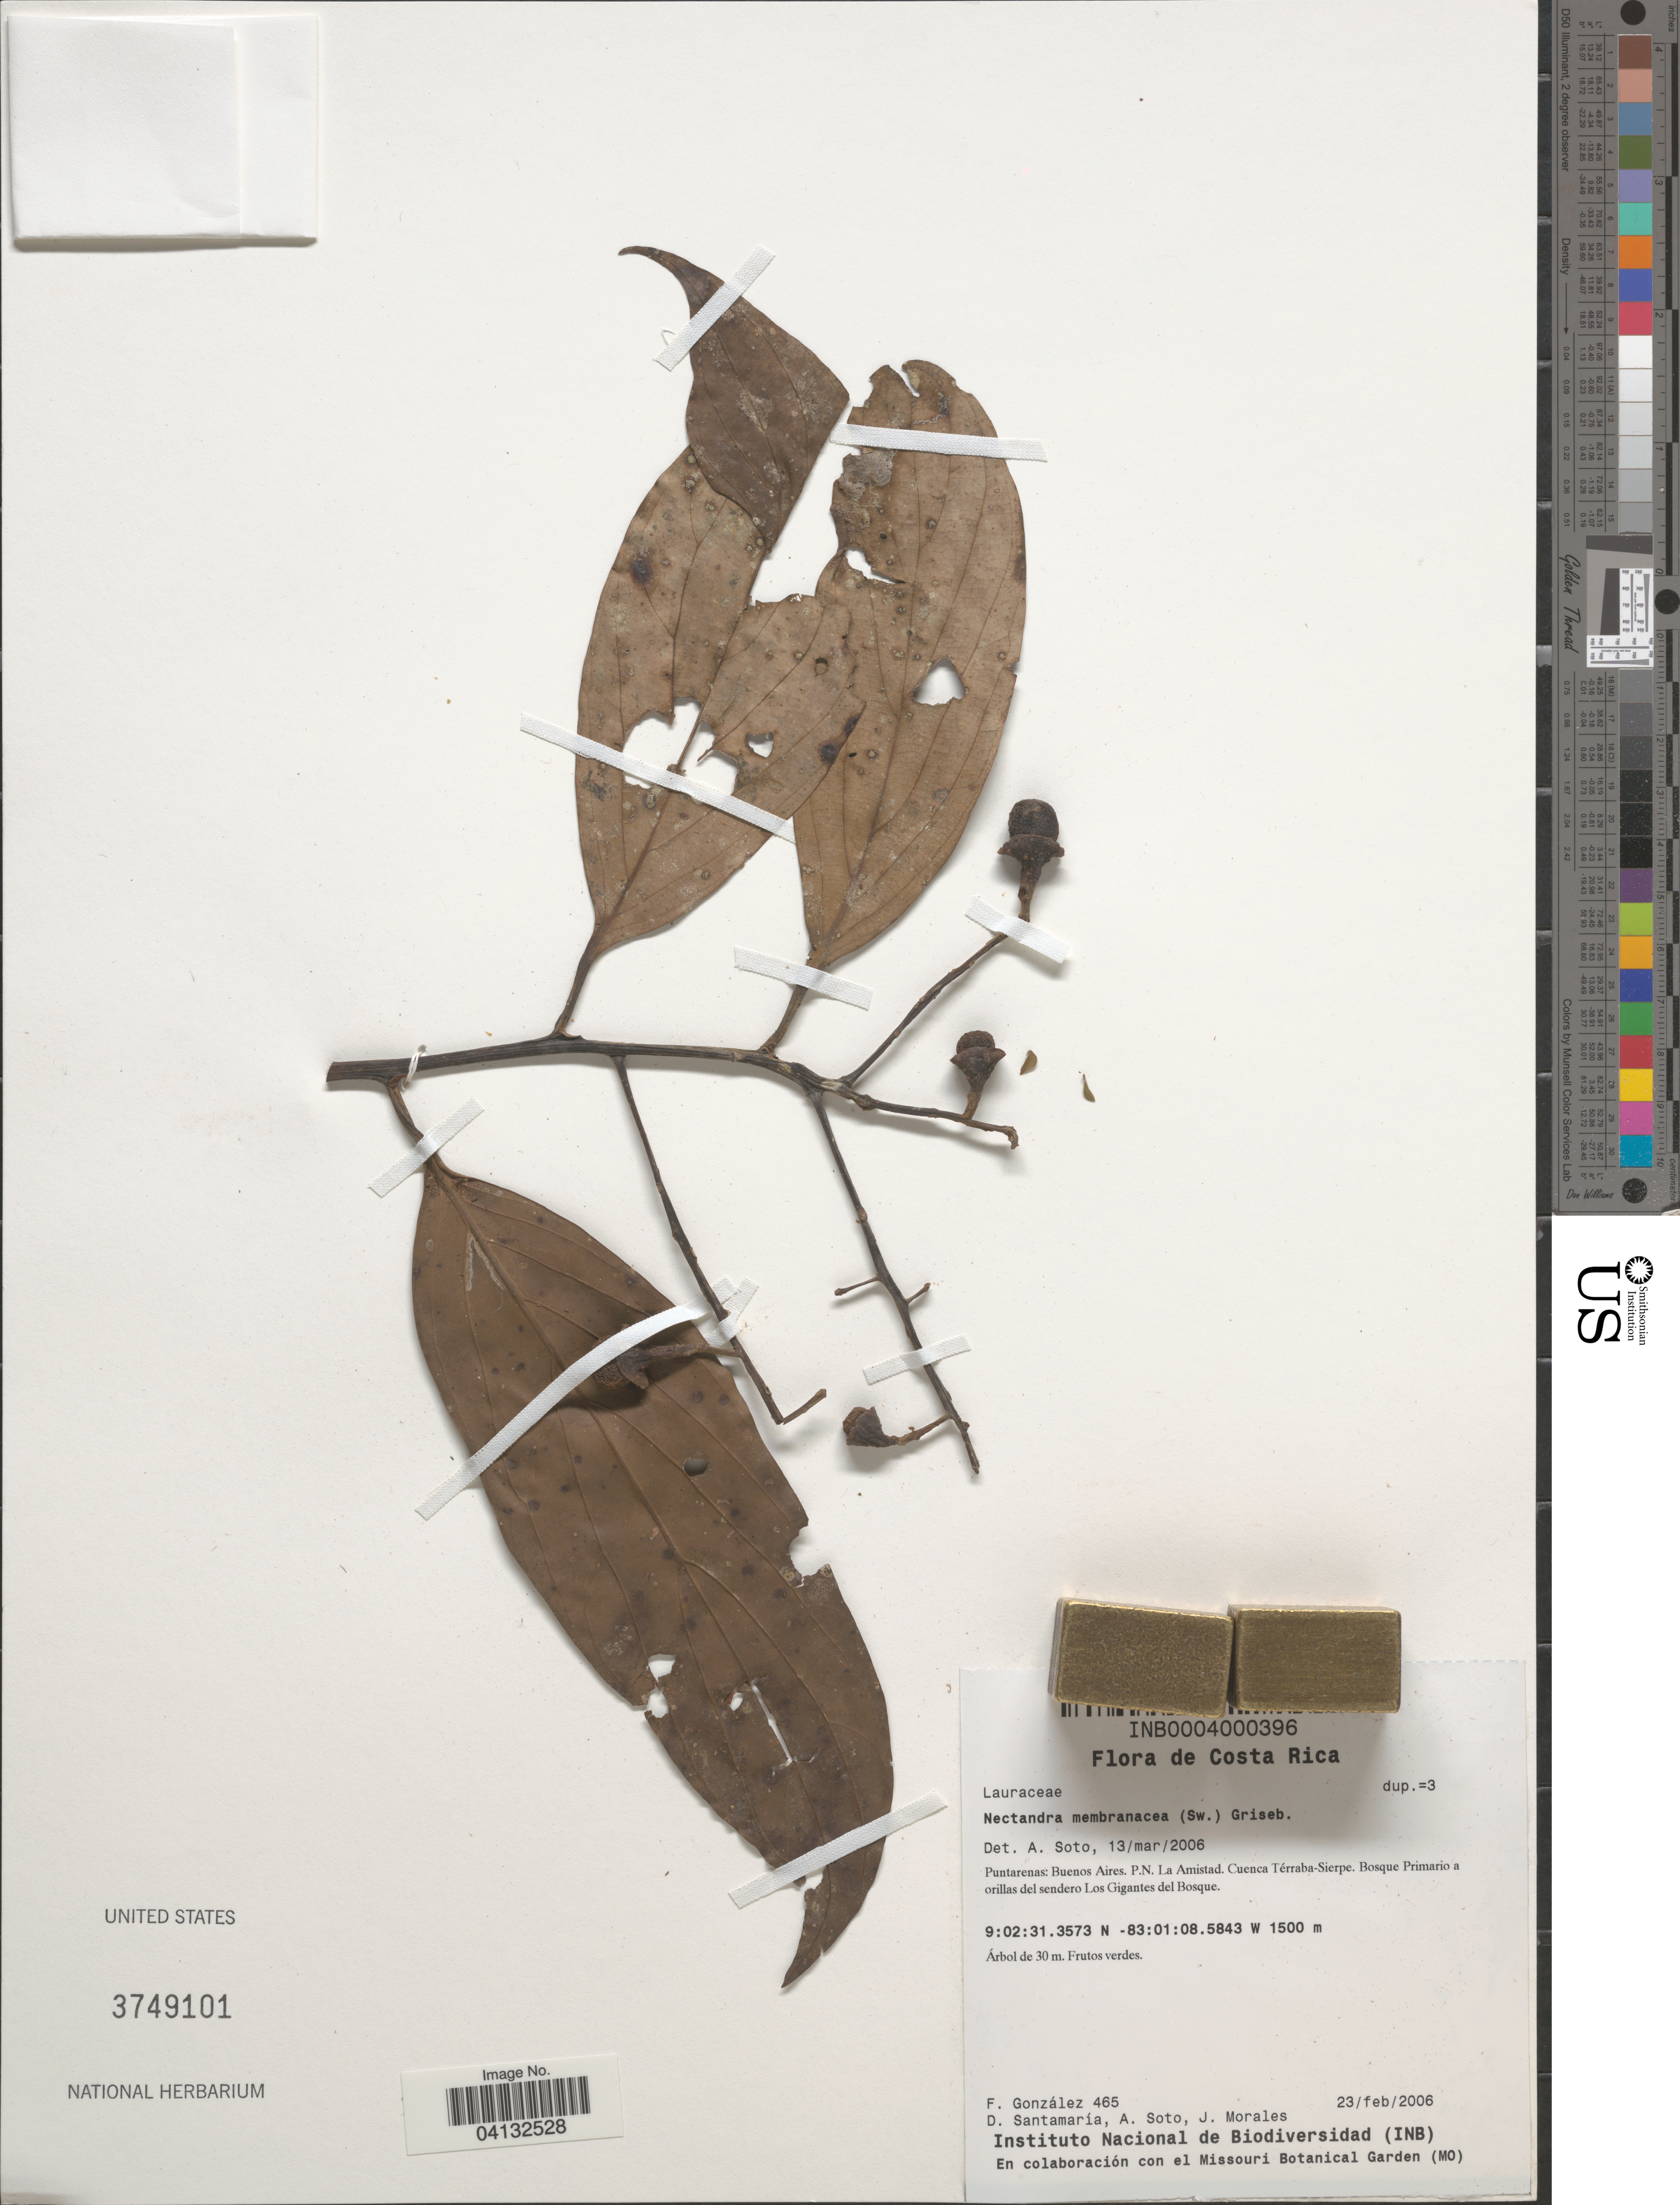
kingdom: Plantae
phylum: Tracheophyta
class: Magnoliopsida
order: Laurales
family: Lauraceae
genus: Nectandra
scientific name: Nectandra membranacea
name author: (Sw.) Griseb.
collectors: F. González, D. Santamaria, A. Soto & J. Morales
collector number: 465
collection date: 2006-02-23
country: Costa Rica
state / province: Puntarenas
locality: Buenos Aires. P.N. La Amistad. Cuenca Térraba-Sierpe. Bosque Primario a orillas del sendero Los Gigantes del Bosque.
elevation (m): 1500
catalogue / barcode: US 3749101